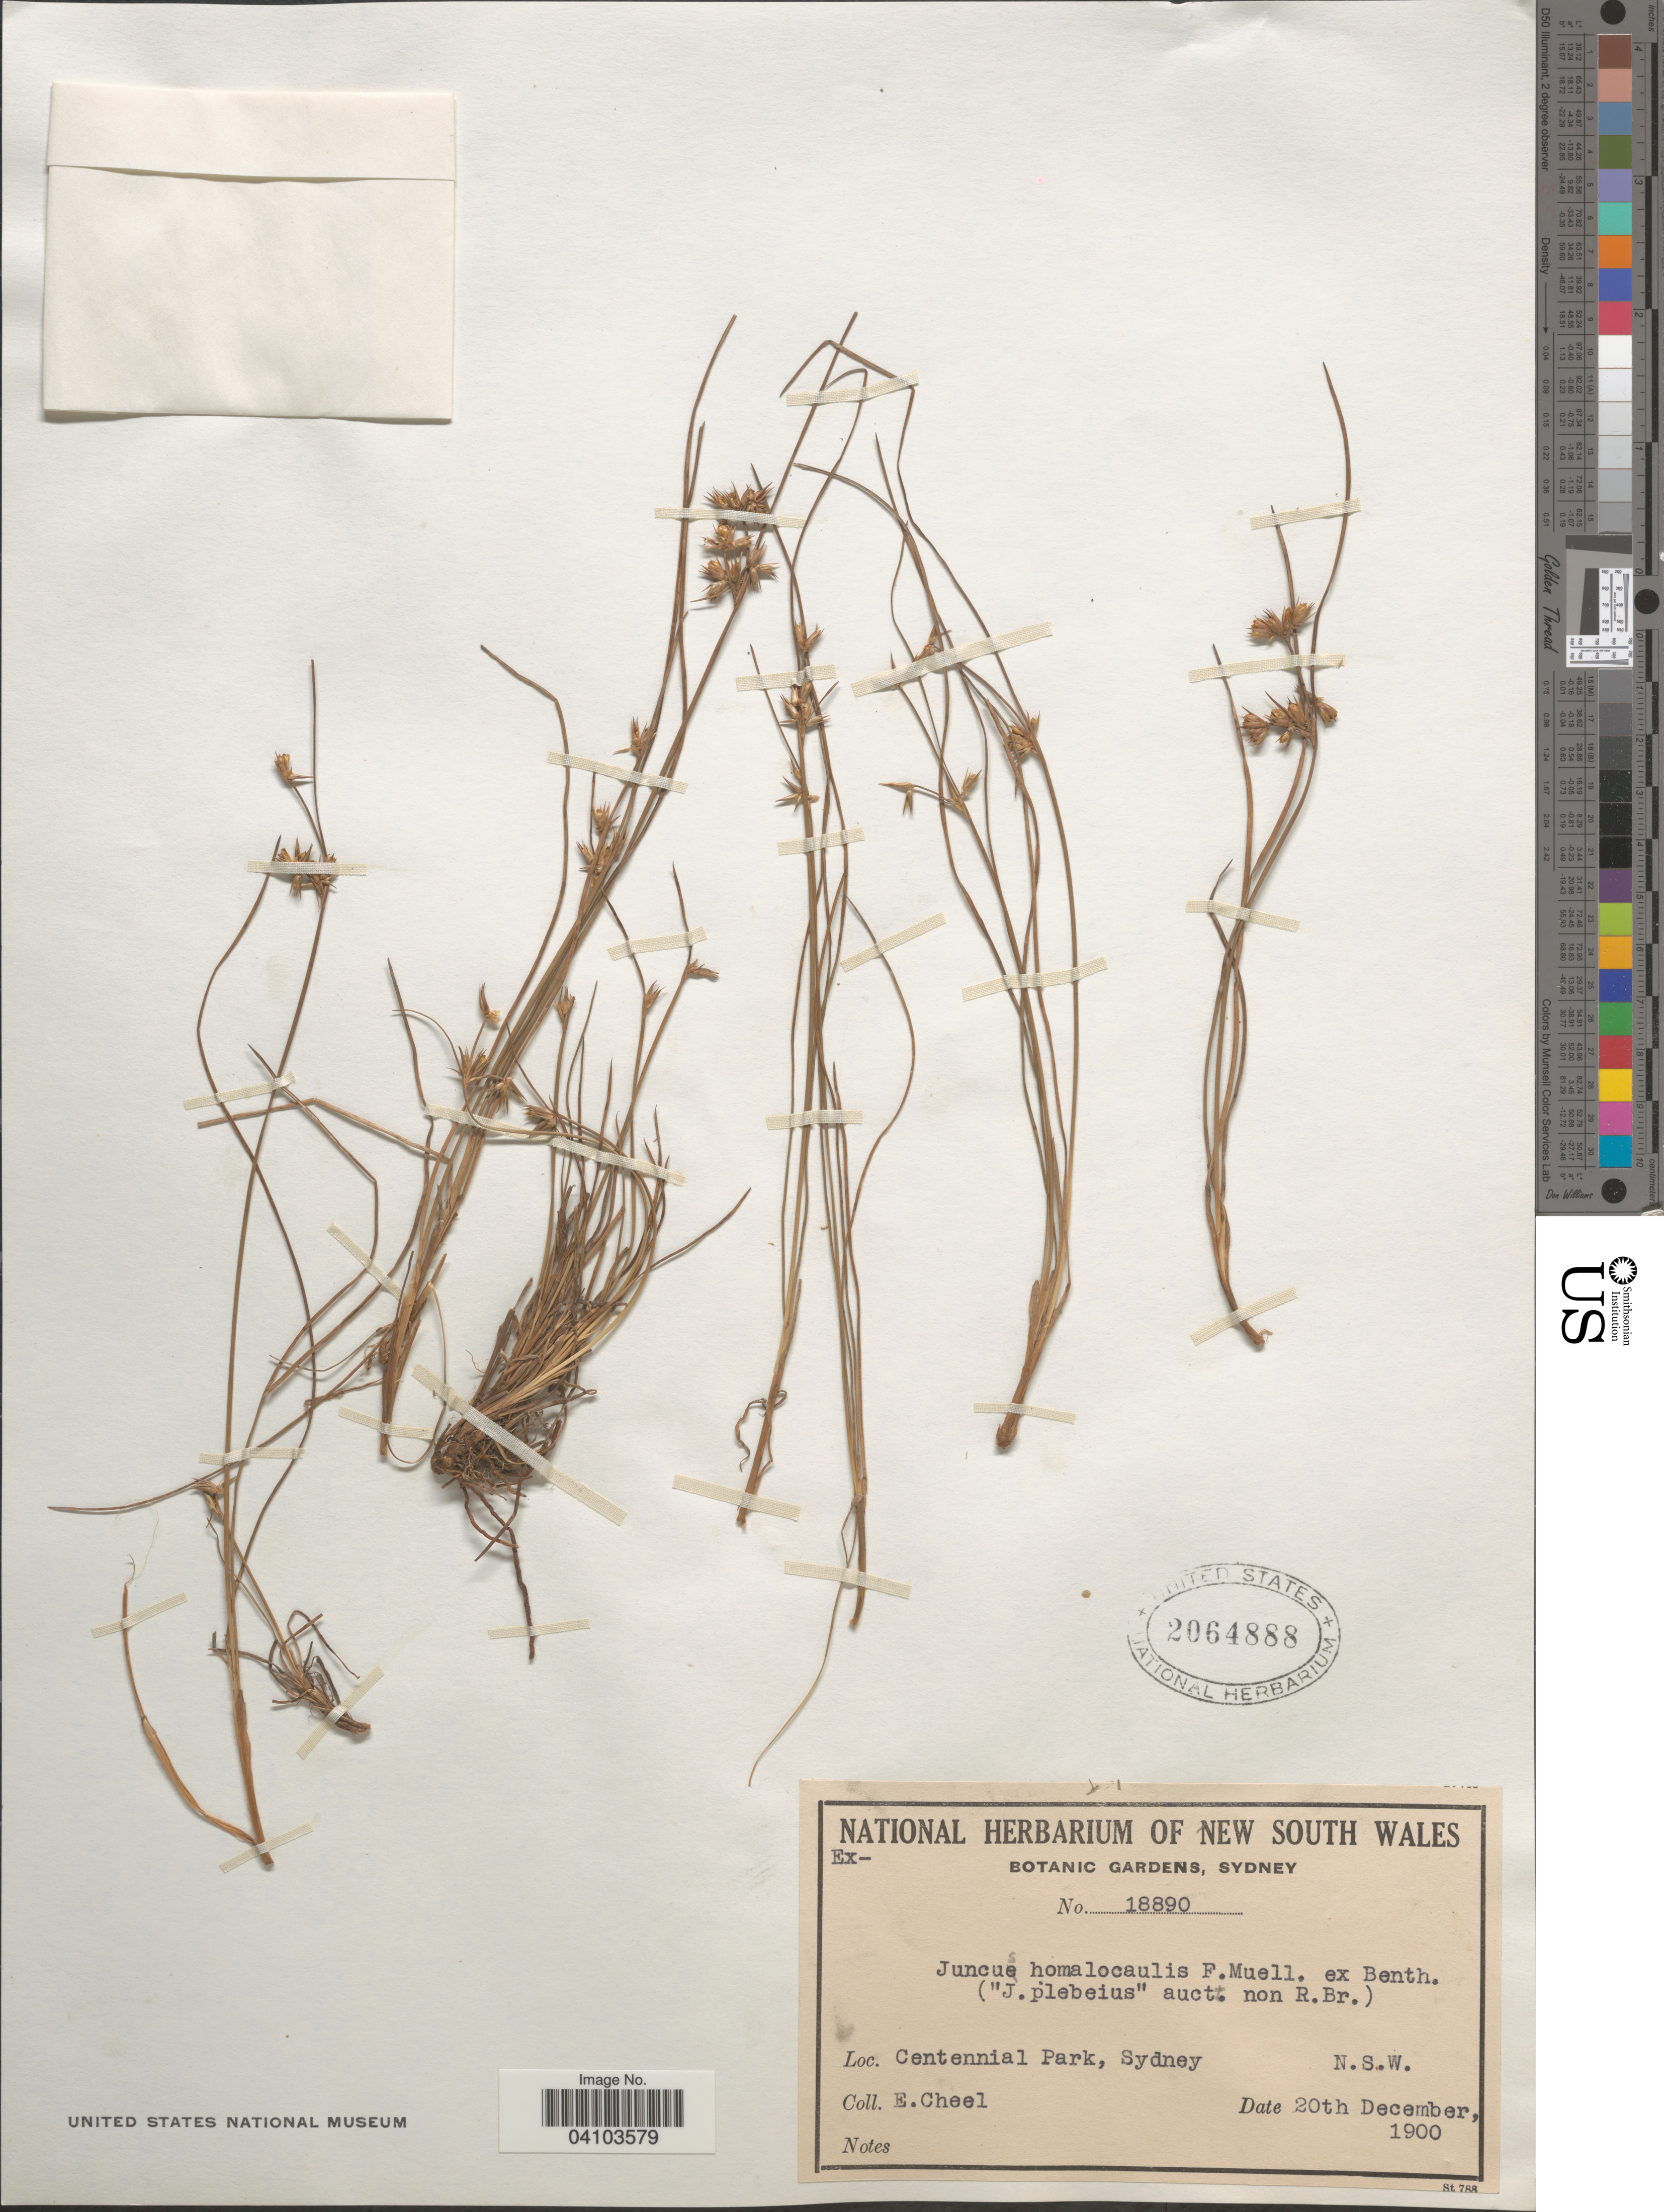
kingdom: Plantae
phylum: Tracheophyta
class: Liliopsida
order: Poales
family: Juncaceae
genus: Juncus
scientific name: Juncus homalocaulis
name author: Benth.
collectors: E. Cheel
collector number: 18890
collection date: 1900-12-20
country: Australia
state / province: New South Wales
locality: Centennial Park, Sydney.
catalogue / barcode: US 2064888